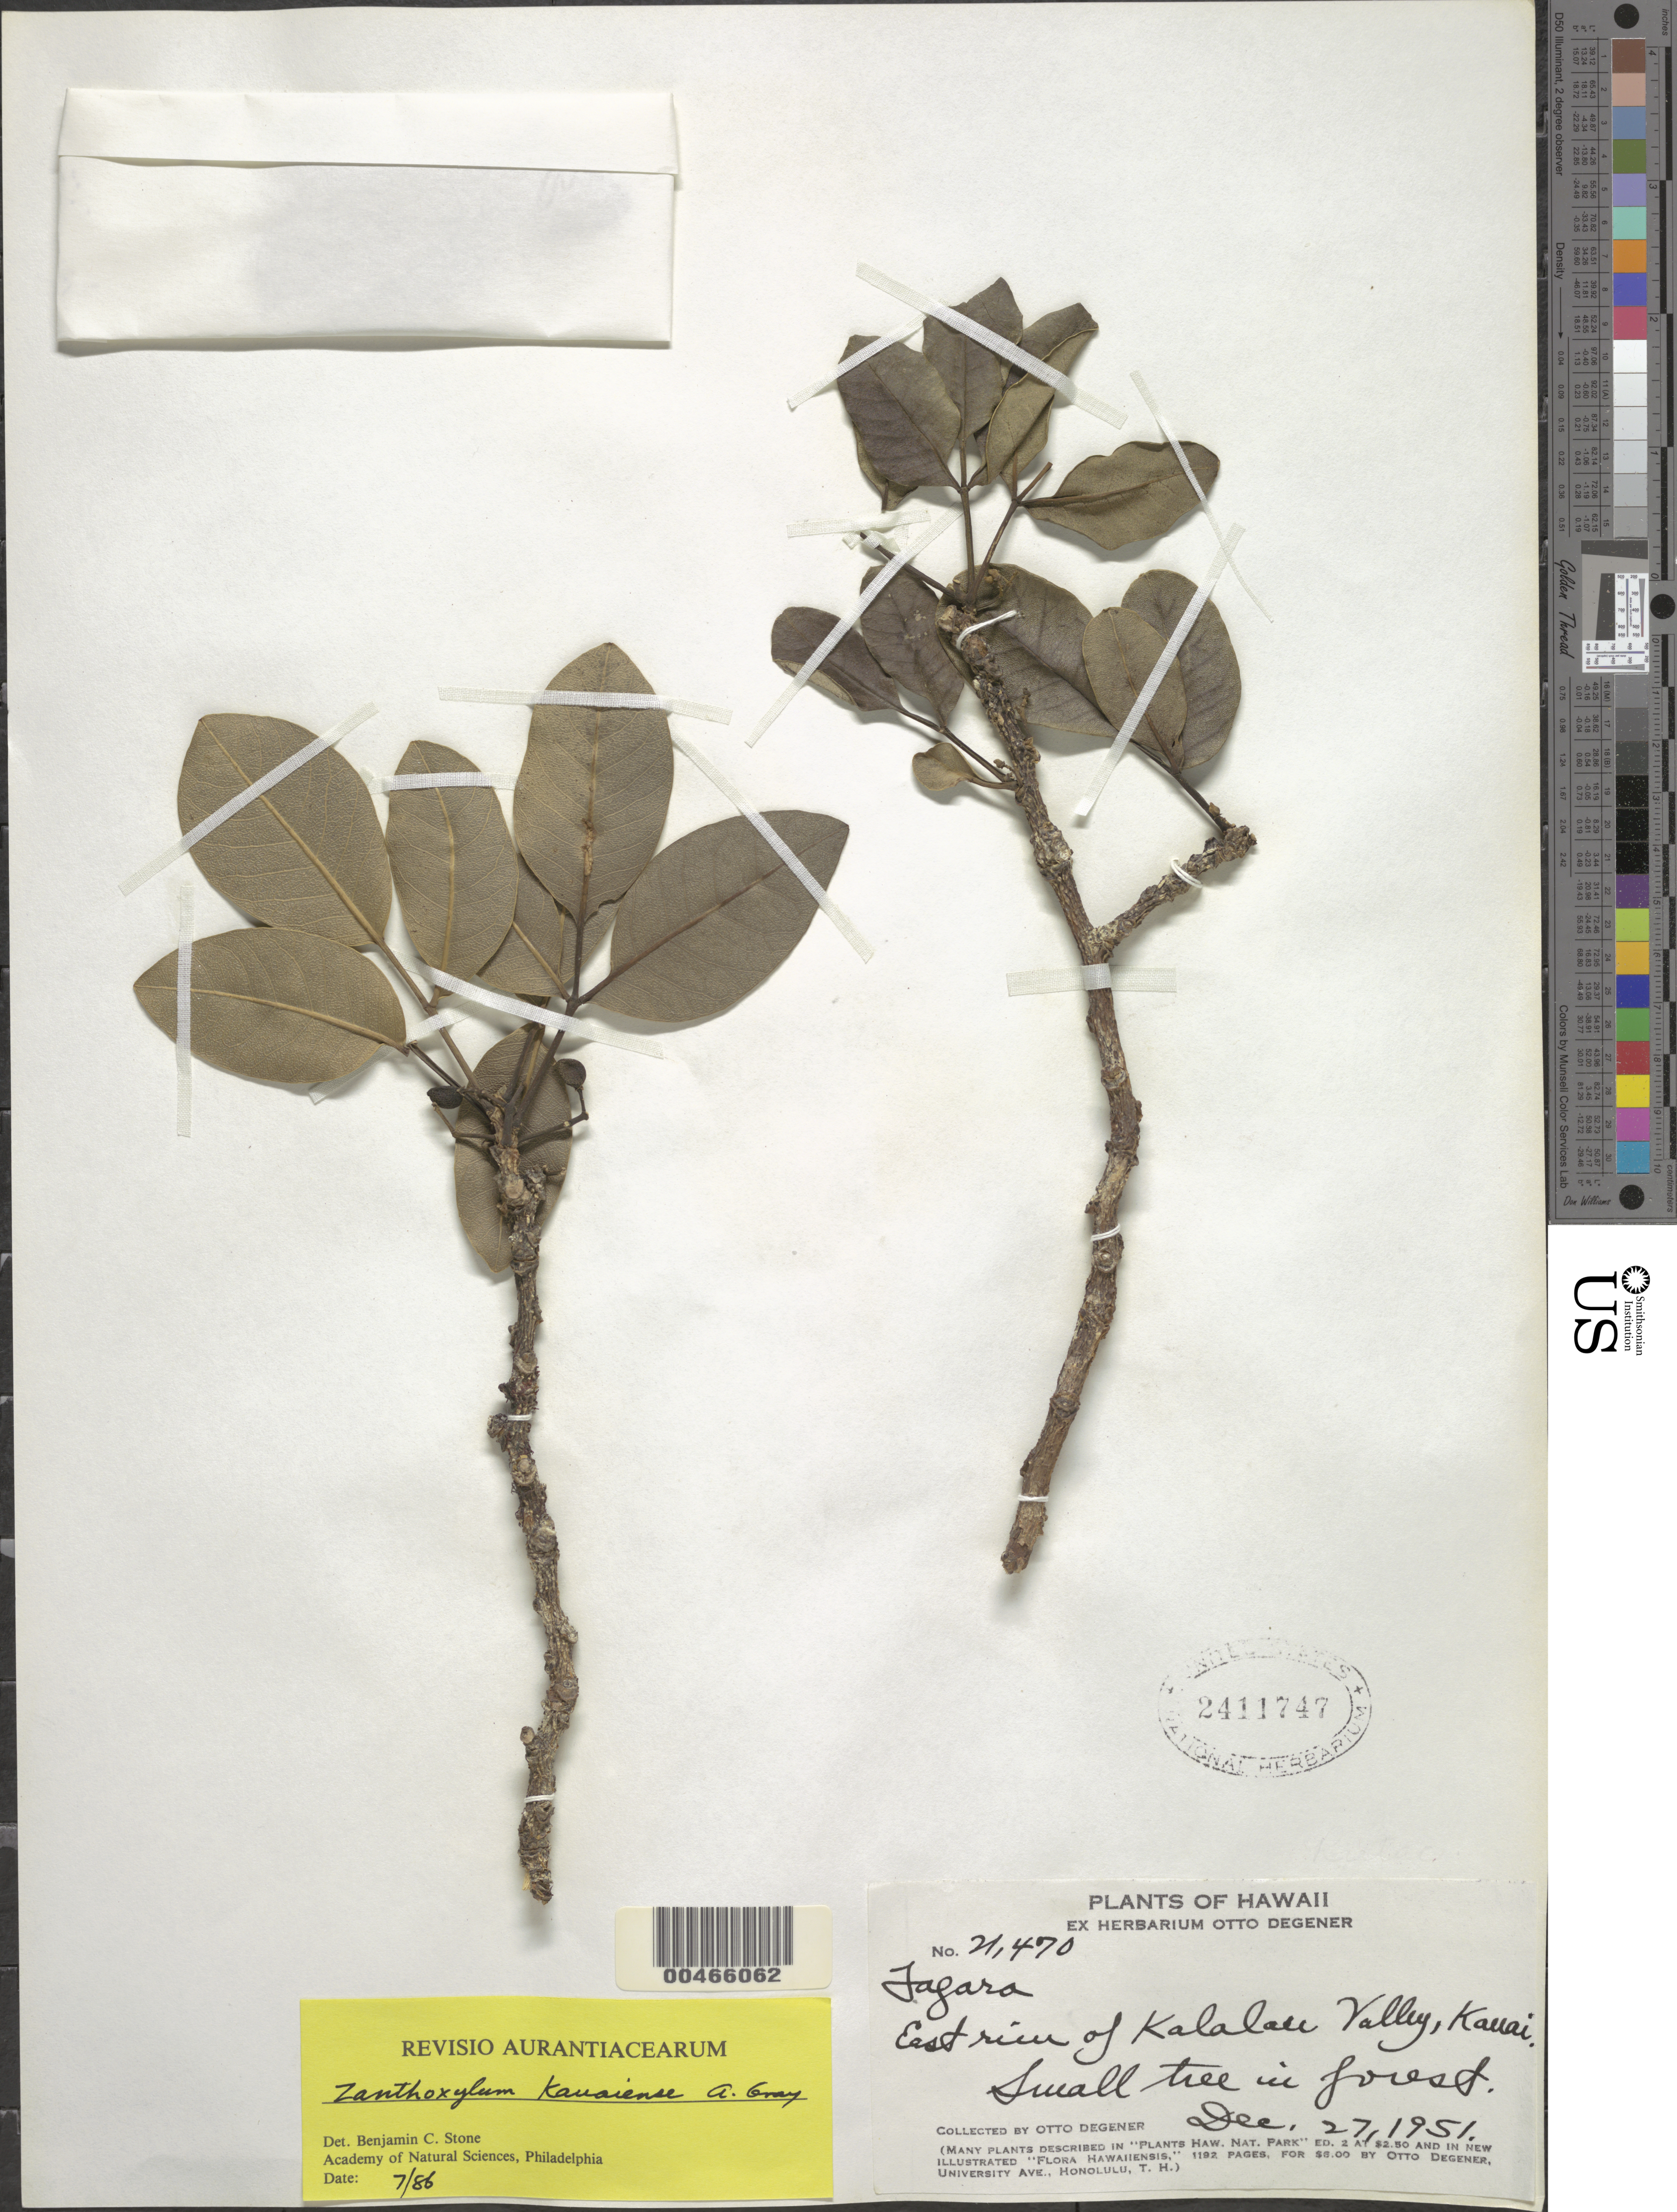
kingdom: Plantae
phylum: Tracheophyta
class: Magnoliopsida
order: Sapindales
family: Rutaceae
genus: Zanthoxylum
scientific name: Zanthoxylum kauaense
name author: A. Gray in Wilkes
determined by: Stone, Benjamin C.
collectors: O. Degener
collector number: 21470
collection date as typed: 27 Dec 1951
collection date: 1951-12-27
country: United States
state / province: Hawaii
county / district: Kauai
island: Kaua'i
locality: E rim of Kalalau Valley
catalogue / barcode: US 2411747